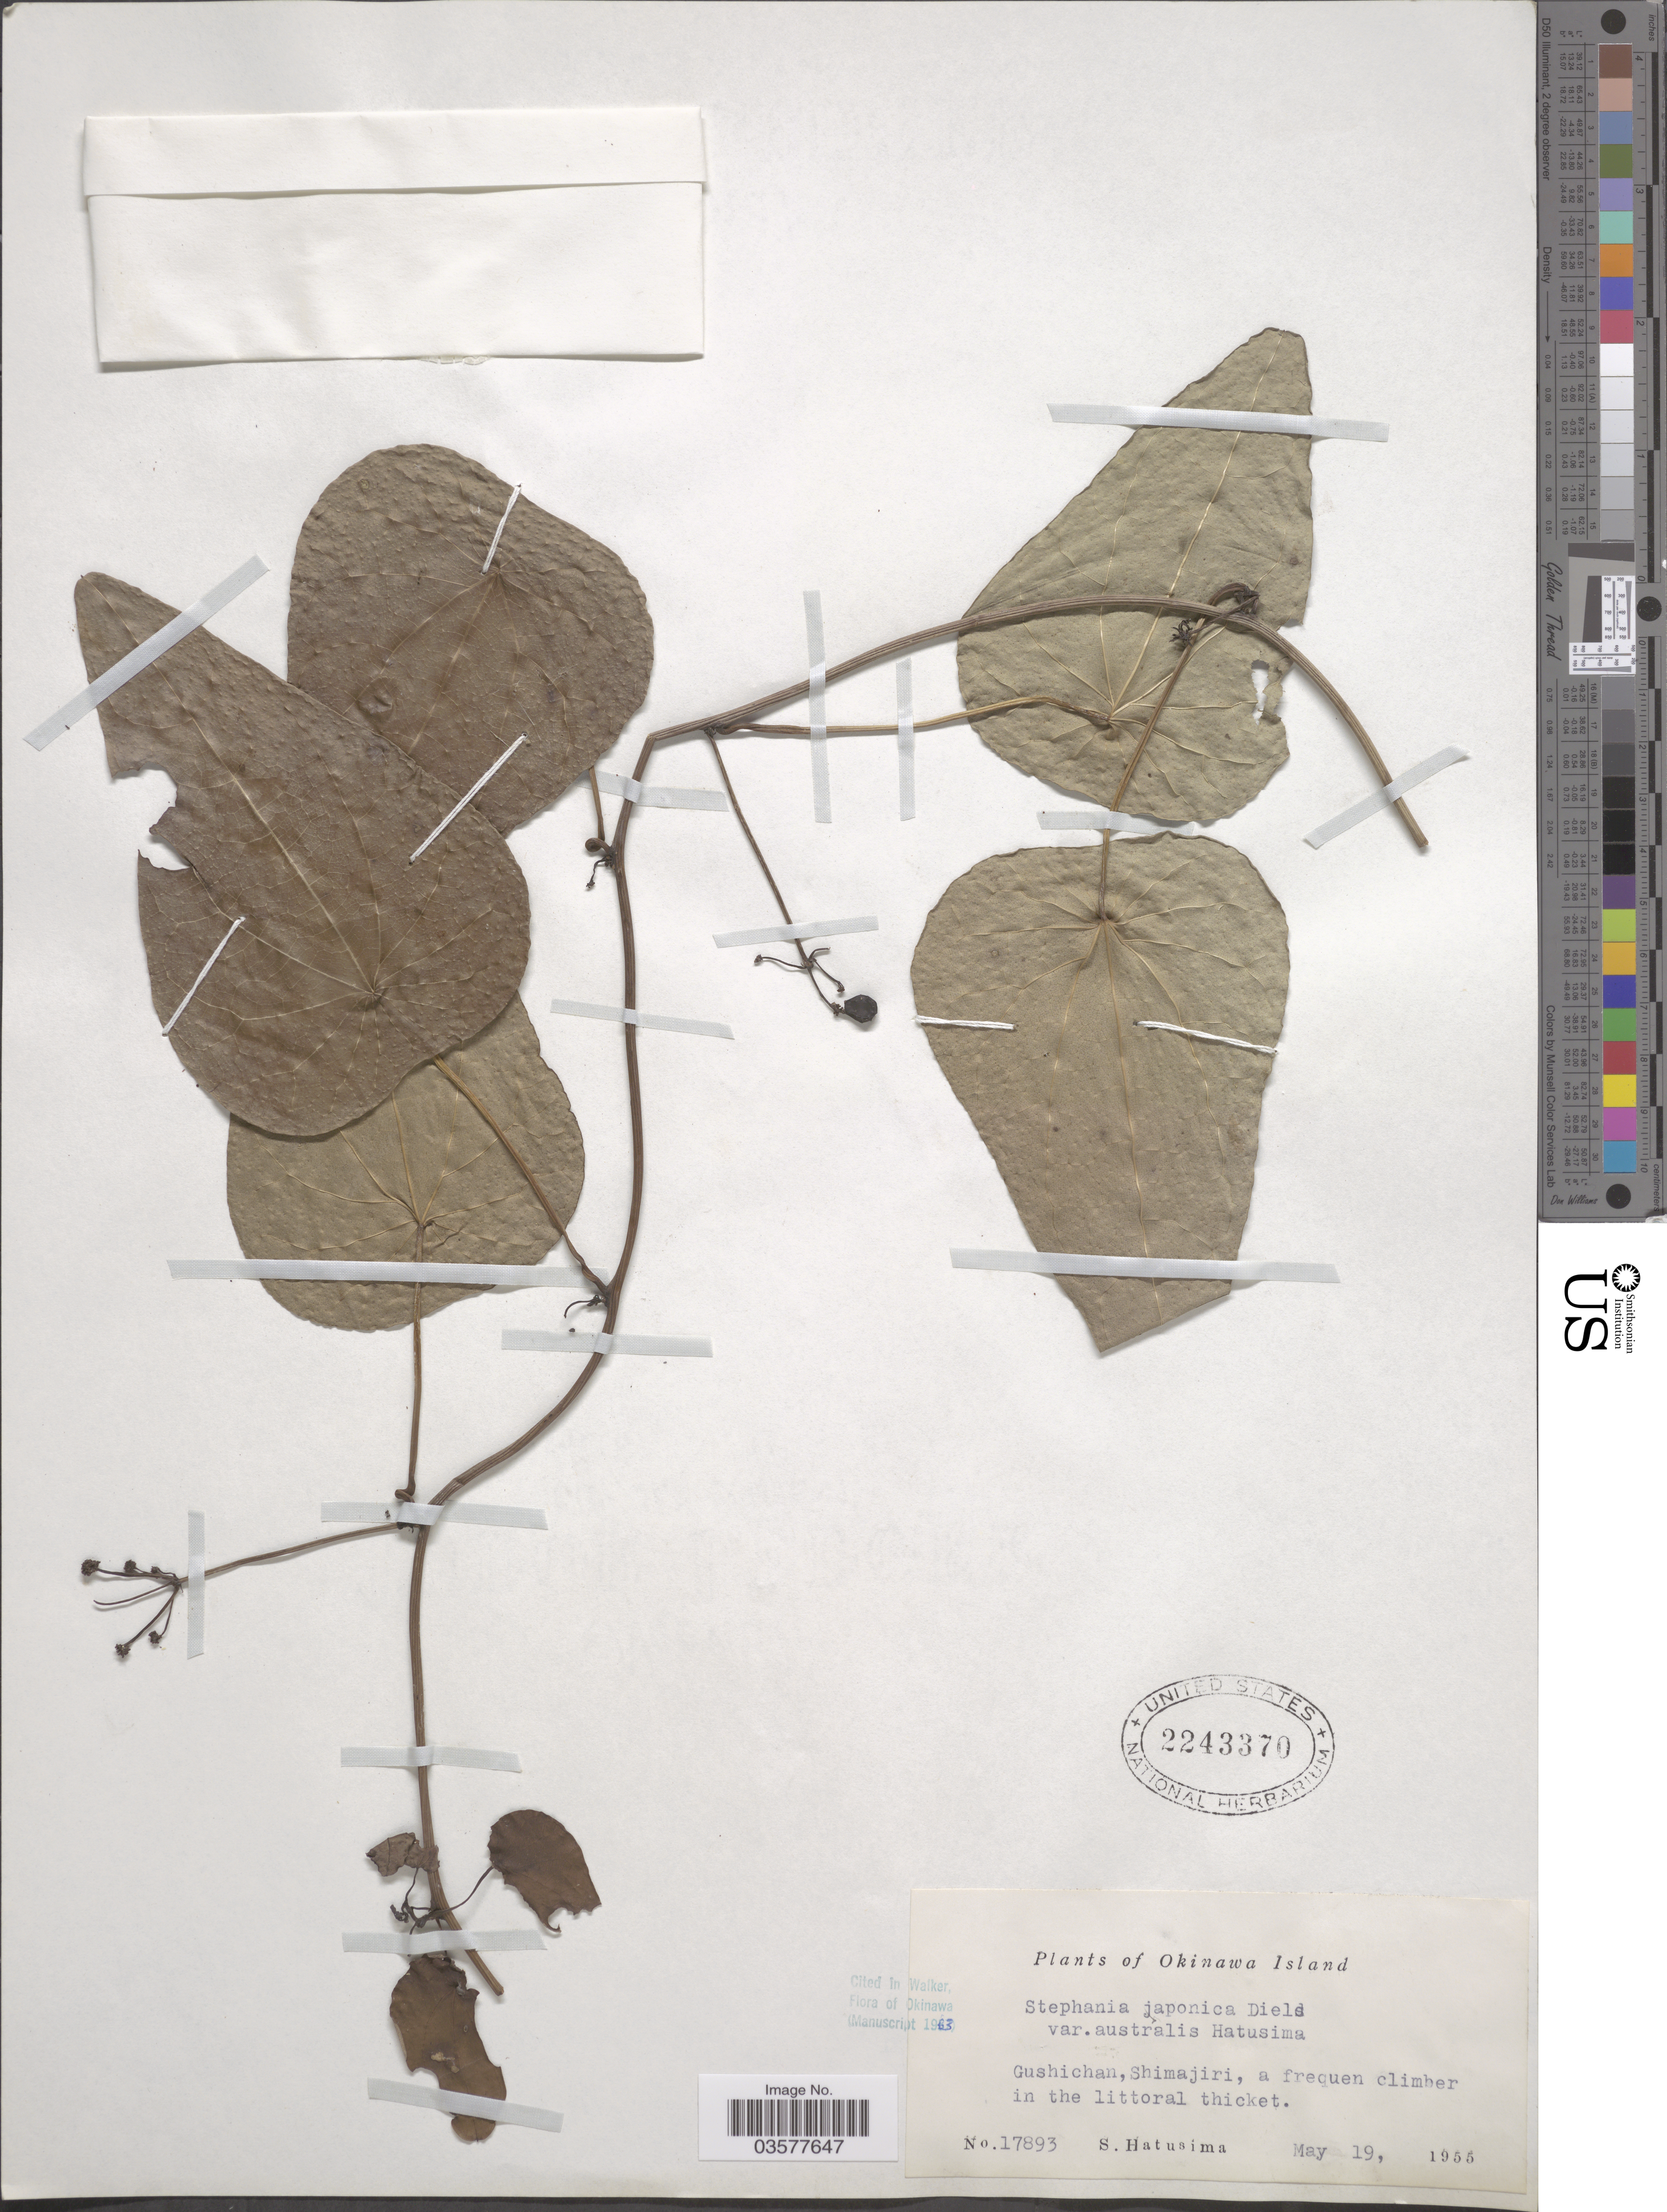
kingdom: Plantae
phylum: Tracheophyta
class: Magnoliopsida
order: Ranunculales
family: Menispermaceae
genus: Stephania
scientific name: Stephania japonica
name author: (Thunb.) Miers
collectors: S. Hatusima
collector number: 17893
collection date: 1955-05-19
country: Japan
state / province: Okinawa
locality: Okinawa Island. Gushichan, Shimajiri.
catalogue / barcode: US 2243370